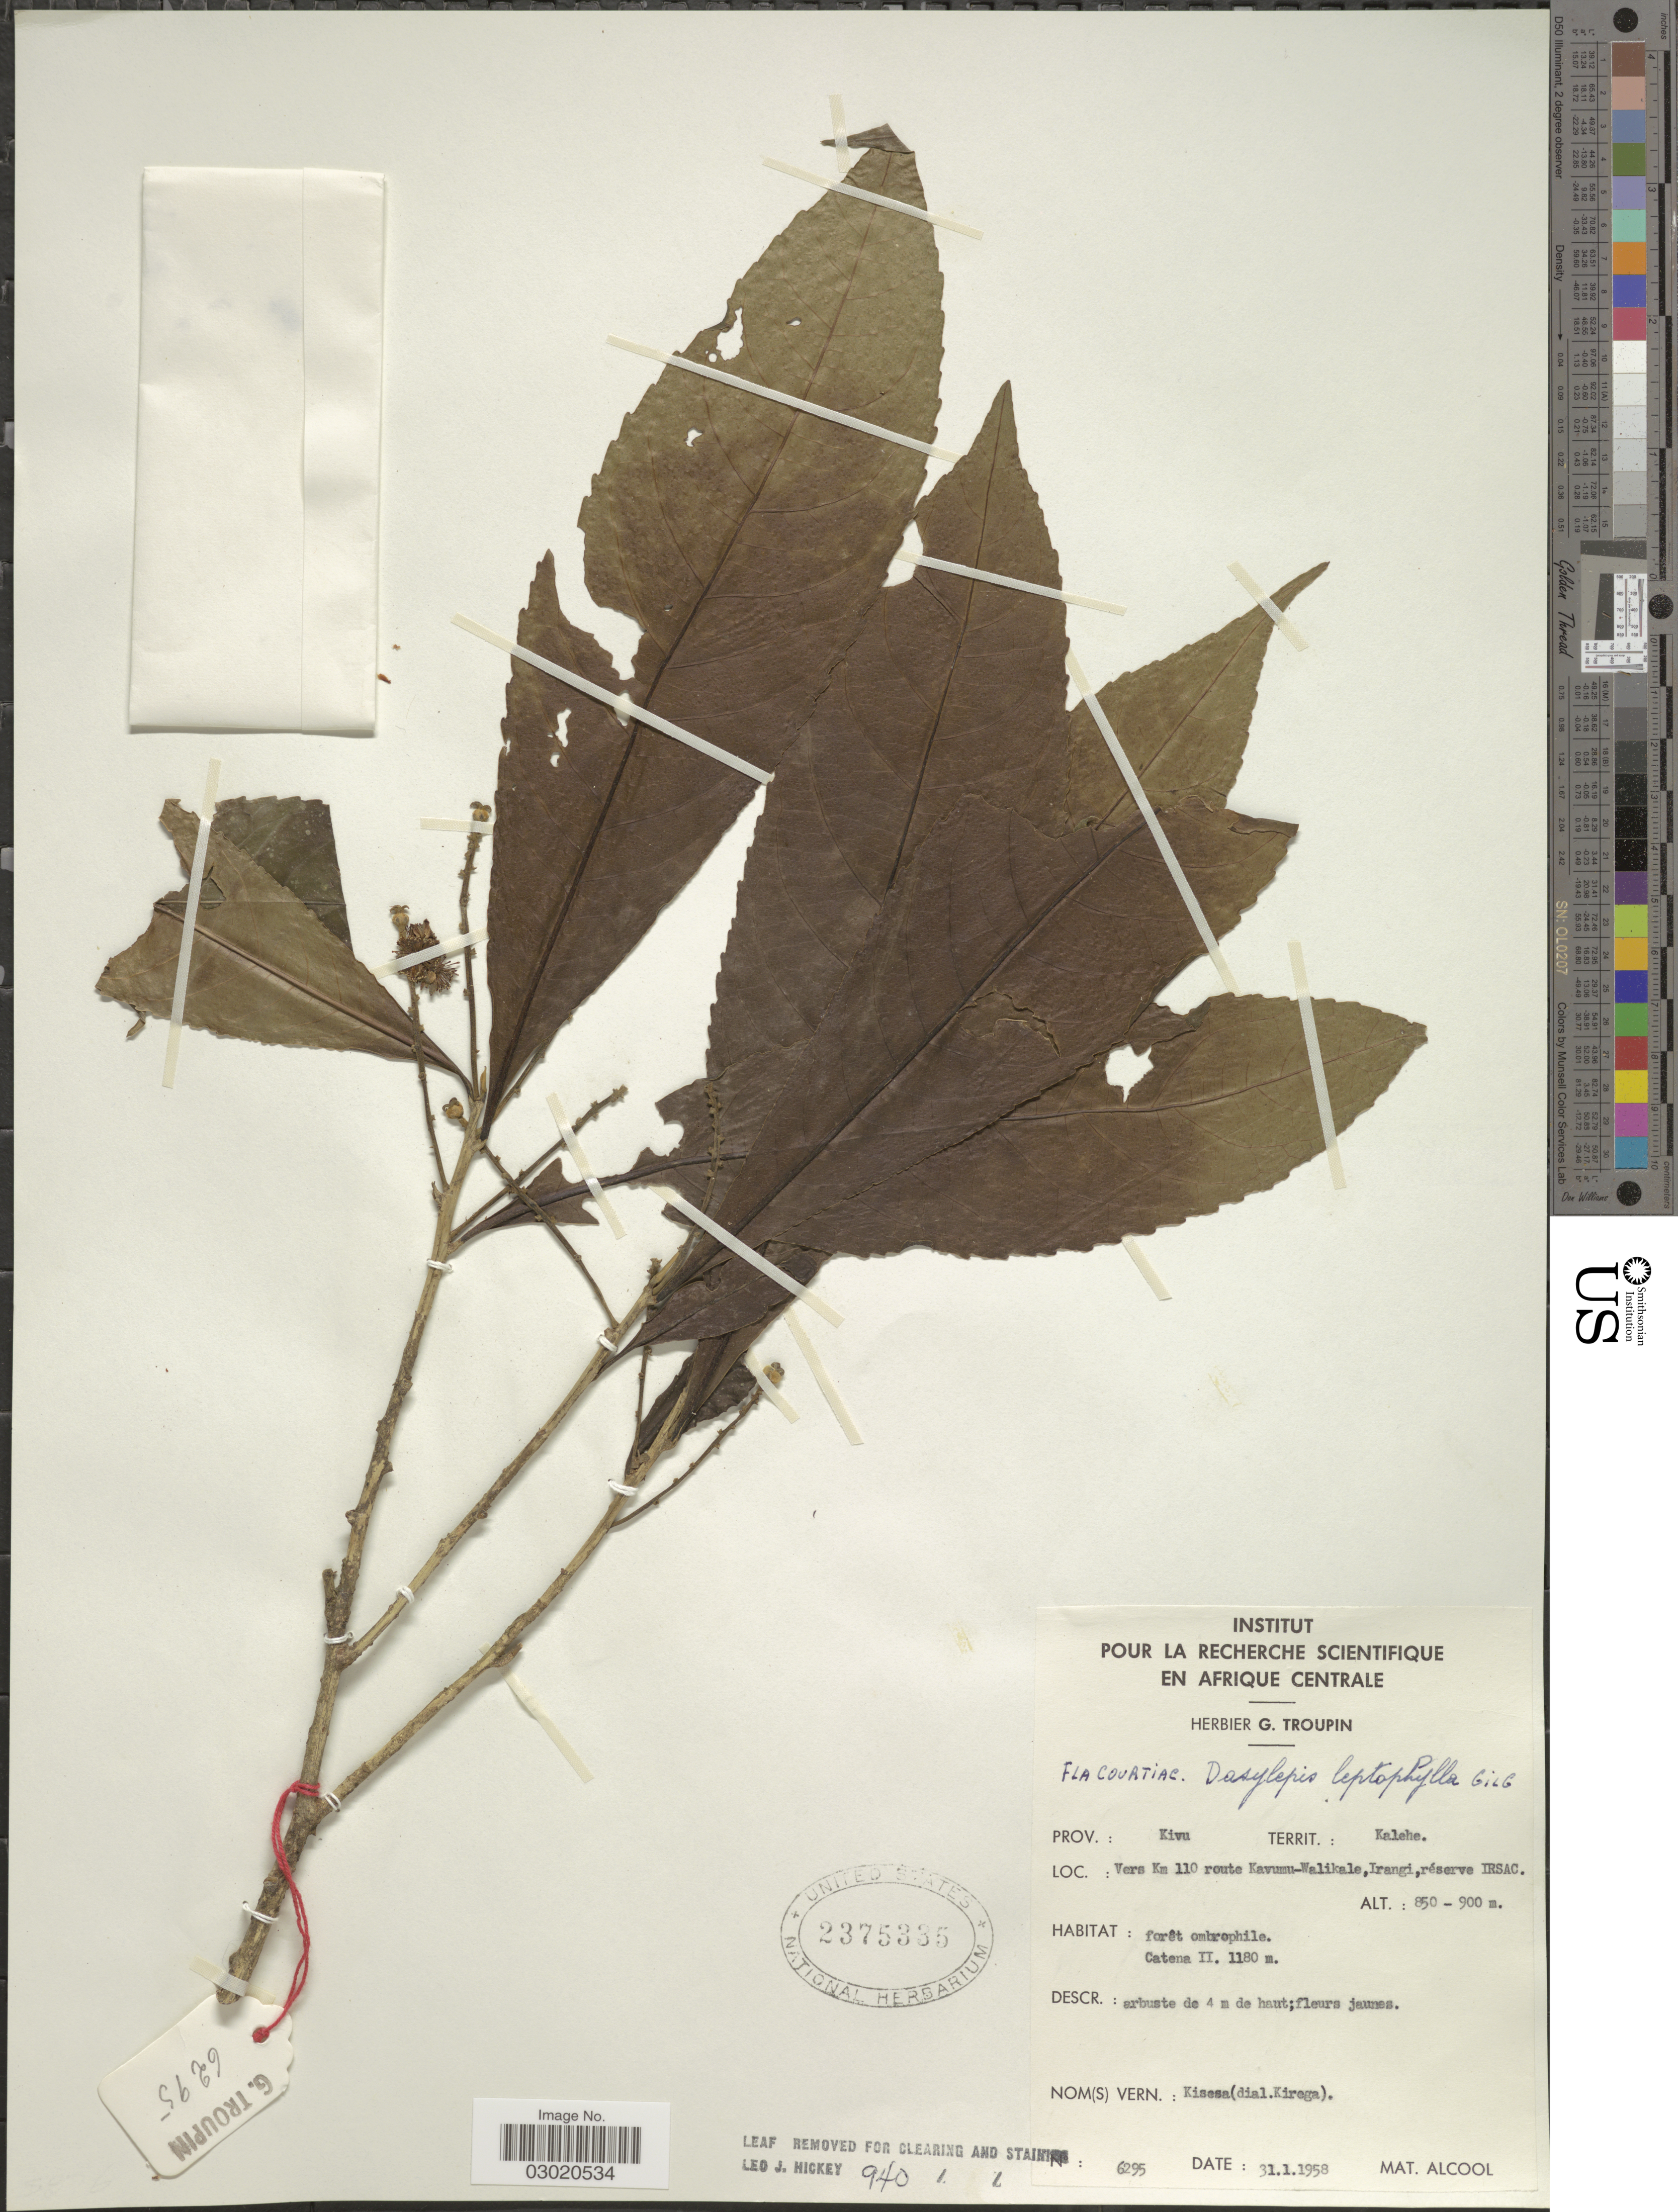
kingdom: Plantae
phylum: Tracheophyta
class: Magnoliopsida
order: Malpighiales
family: Achariaceae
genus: Dasylepis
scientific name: Dasylepis leptophylla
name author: Gilg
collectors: ex herb. G. Troupin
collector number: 6295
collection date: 1958-01-31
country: Congo, Democratic Republic of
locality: Prov.: Kivu, Territ.: Kalehe, Vers Km 110 route Kavumu-Walikale, Irangi, réserve IRSAC. Catena II. 1180 m.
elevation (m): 850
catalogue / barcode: US 2375335